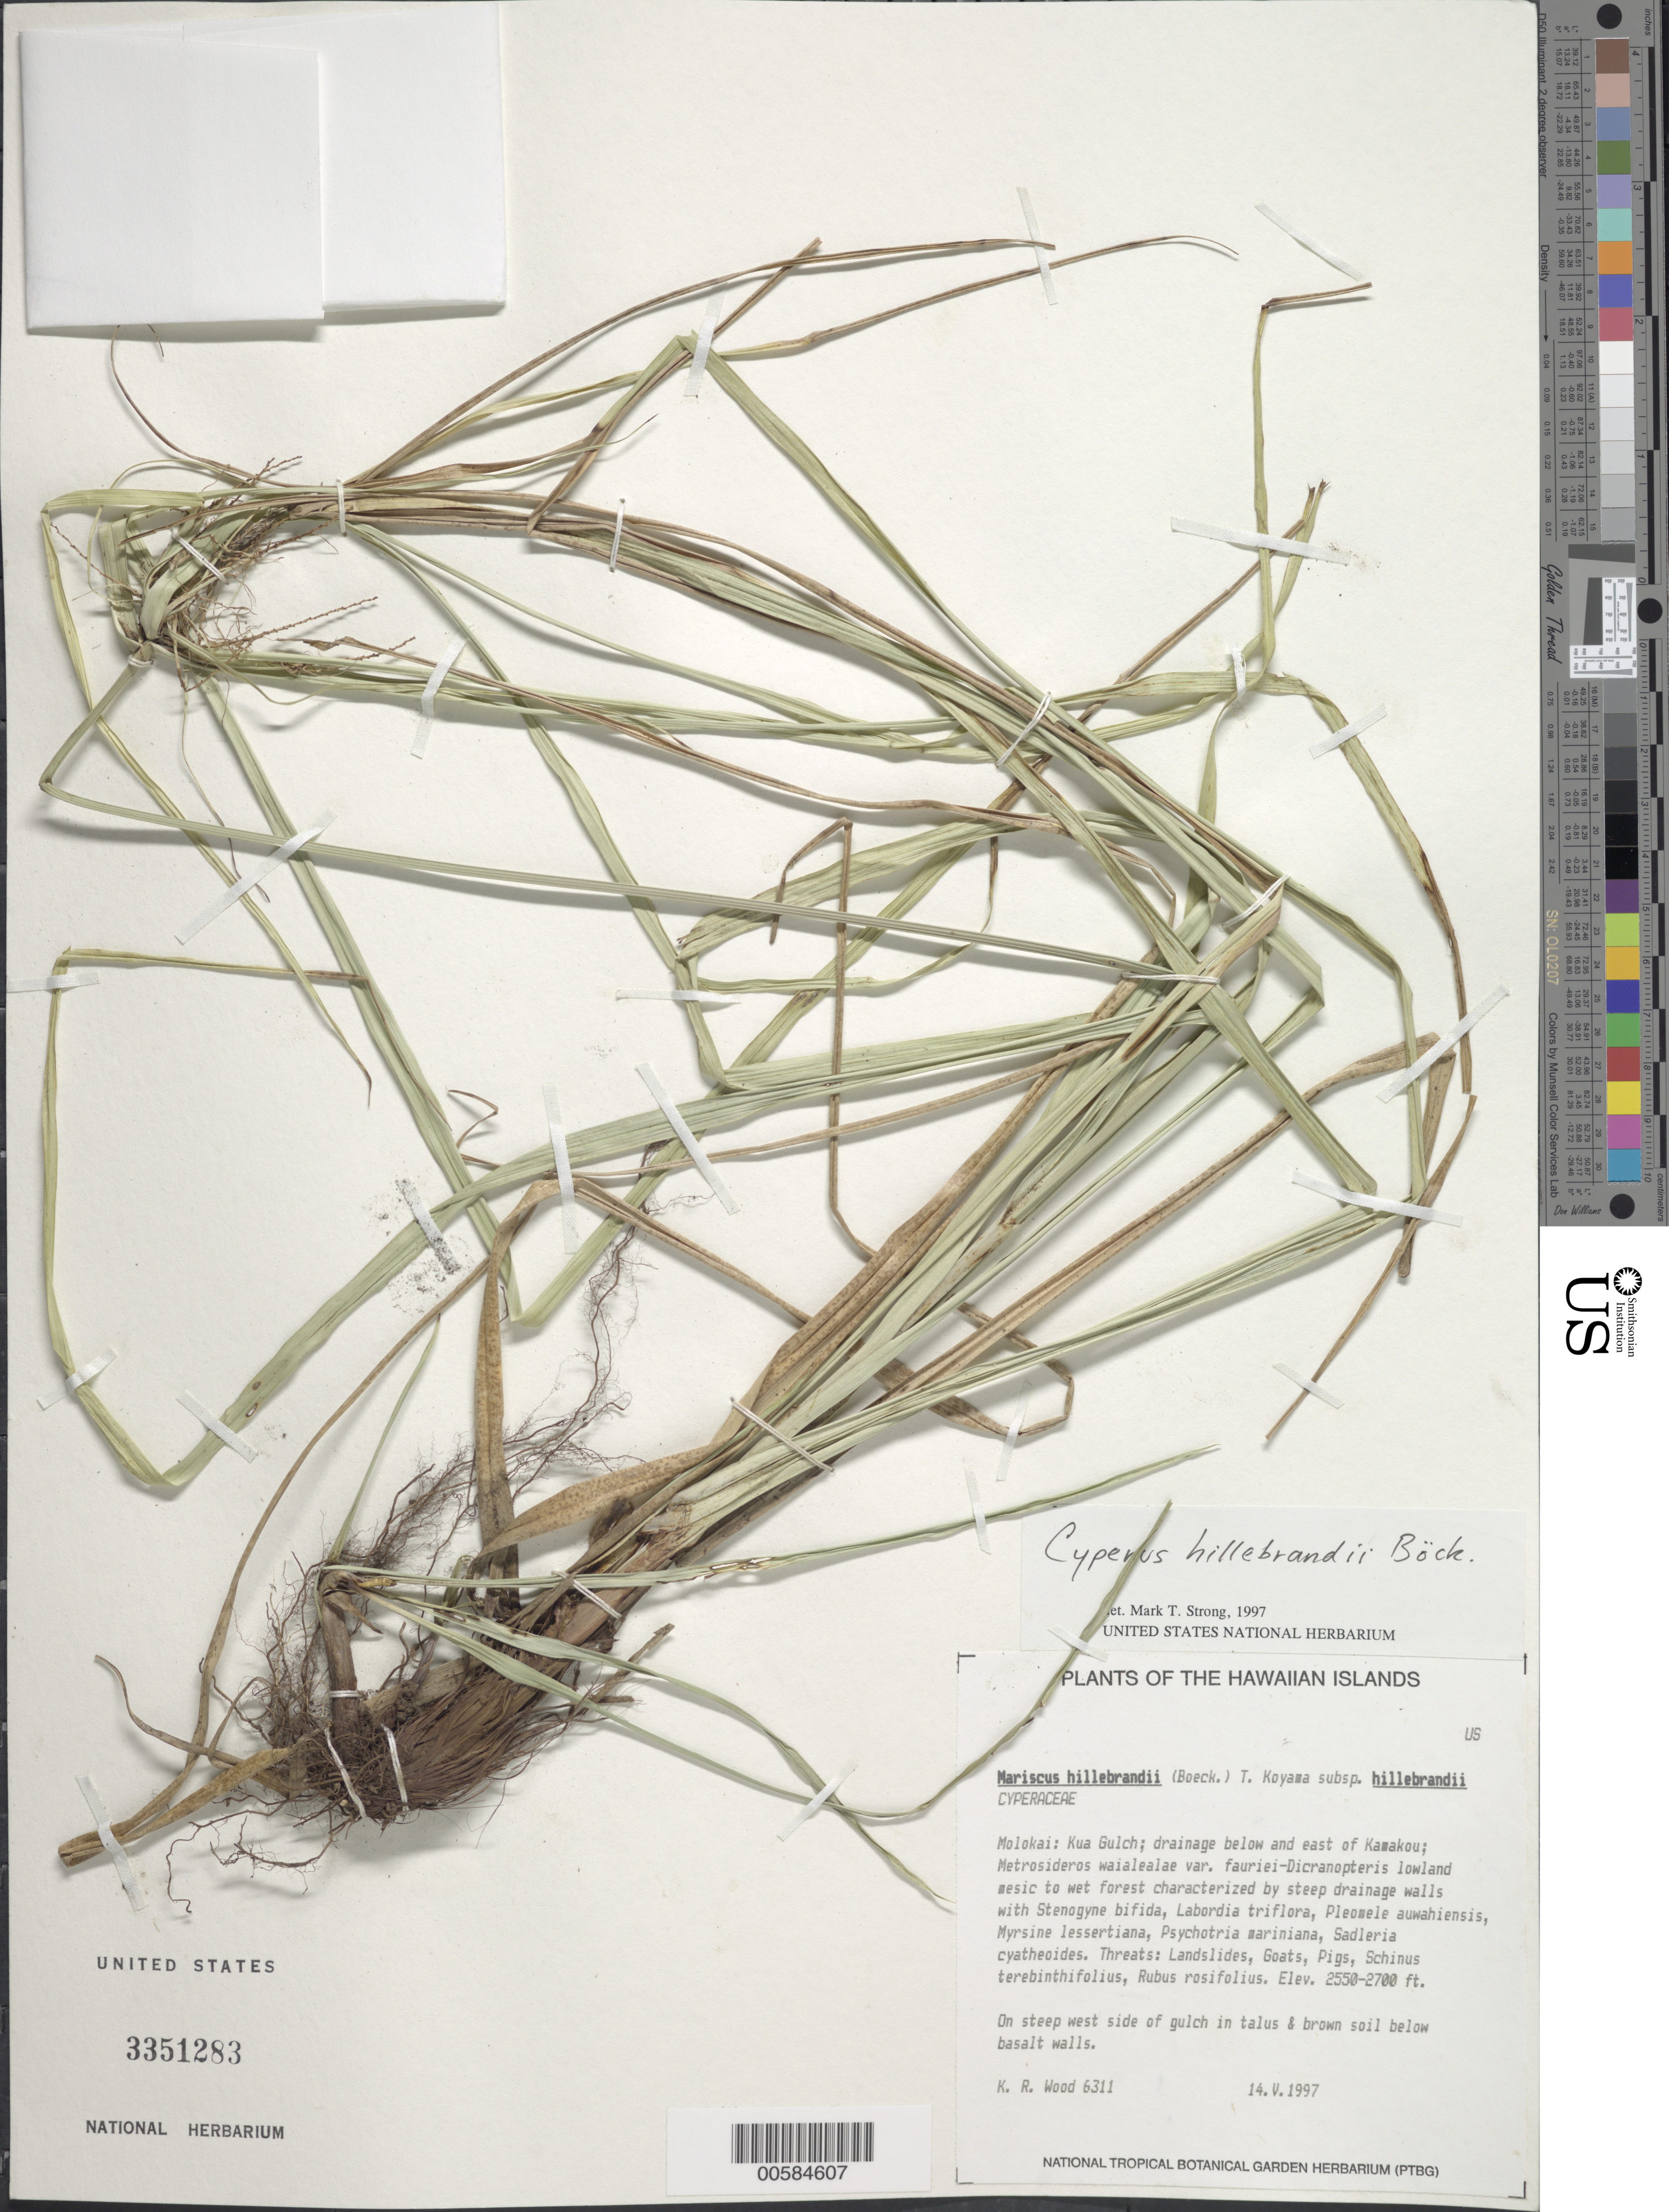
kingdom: Plantae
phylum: Tracheophyta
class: Liliopsida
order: Poales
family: Cyperaceae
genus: Cyperus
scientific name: Cyperus hillebrandii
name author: Boeckeler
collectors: K. R. Wood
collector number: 6311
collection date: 1997-05-14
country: United States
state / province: Hawaii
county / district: Maui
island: Moloka'i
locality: Kua Gulch; drainage below and east of Kawakou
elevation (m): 777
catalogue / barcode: US 3351283